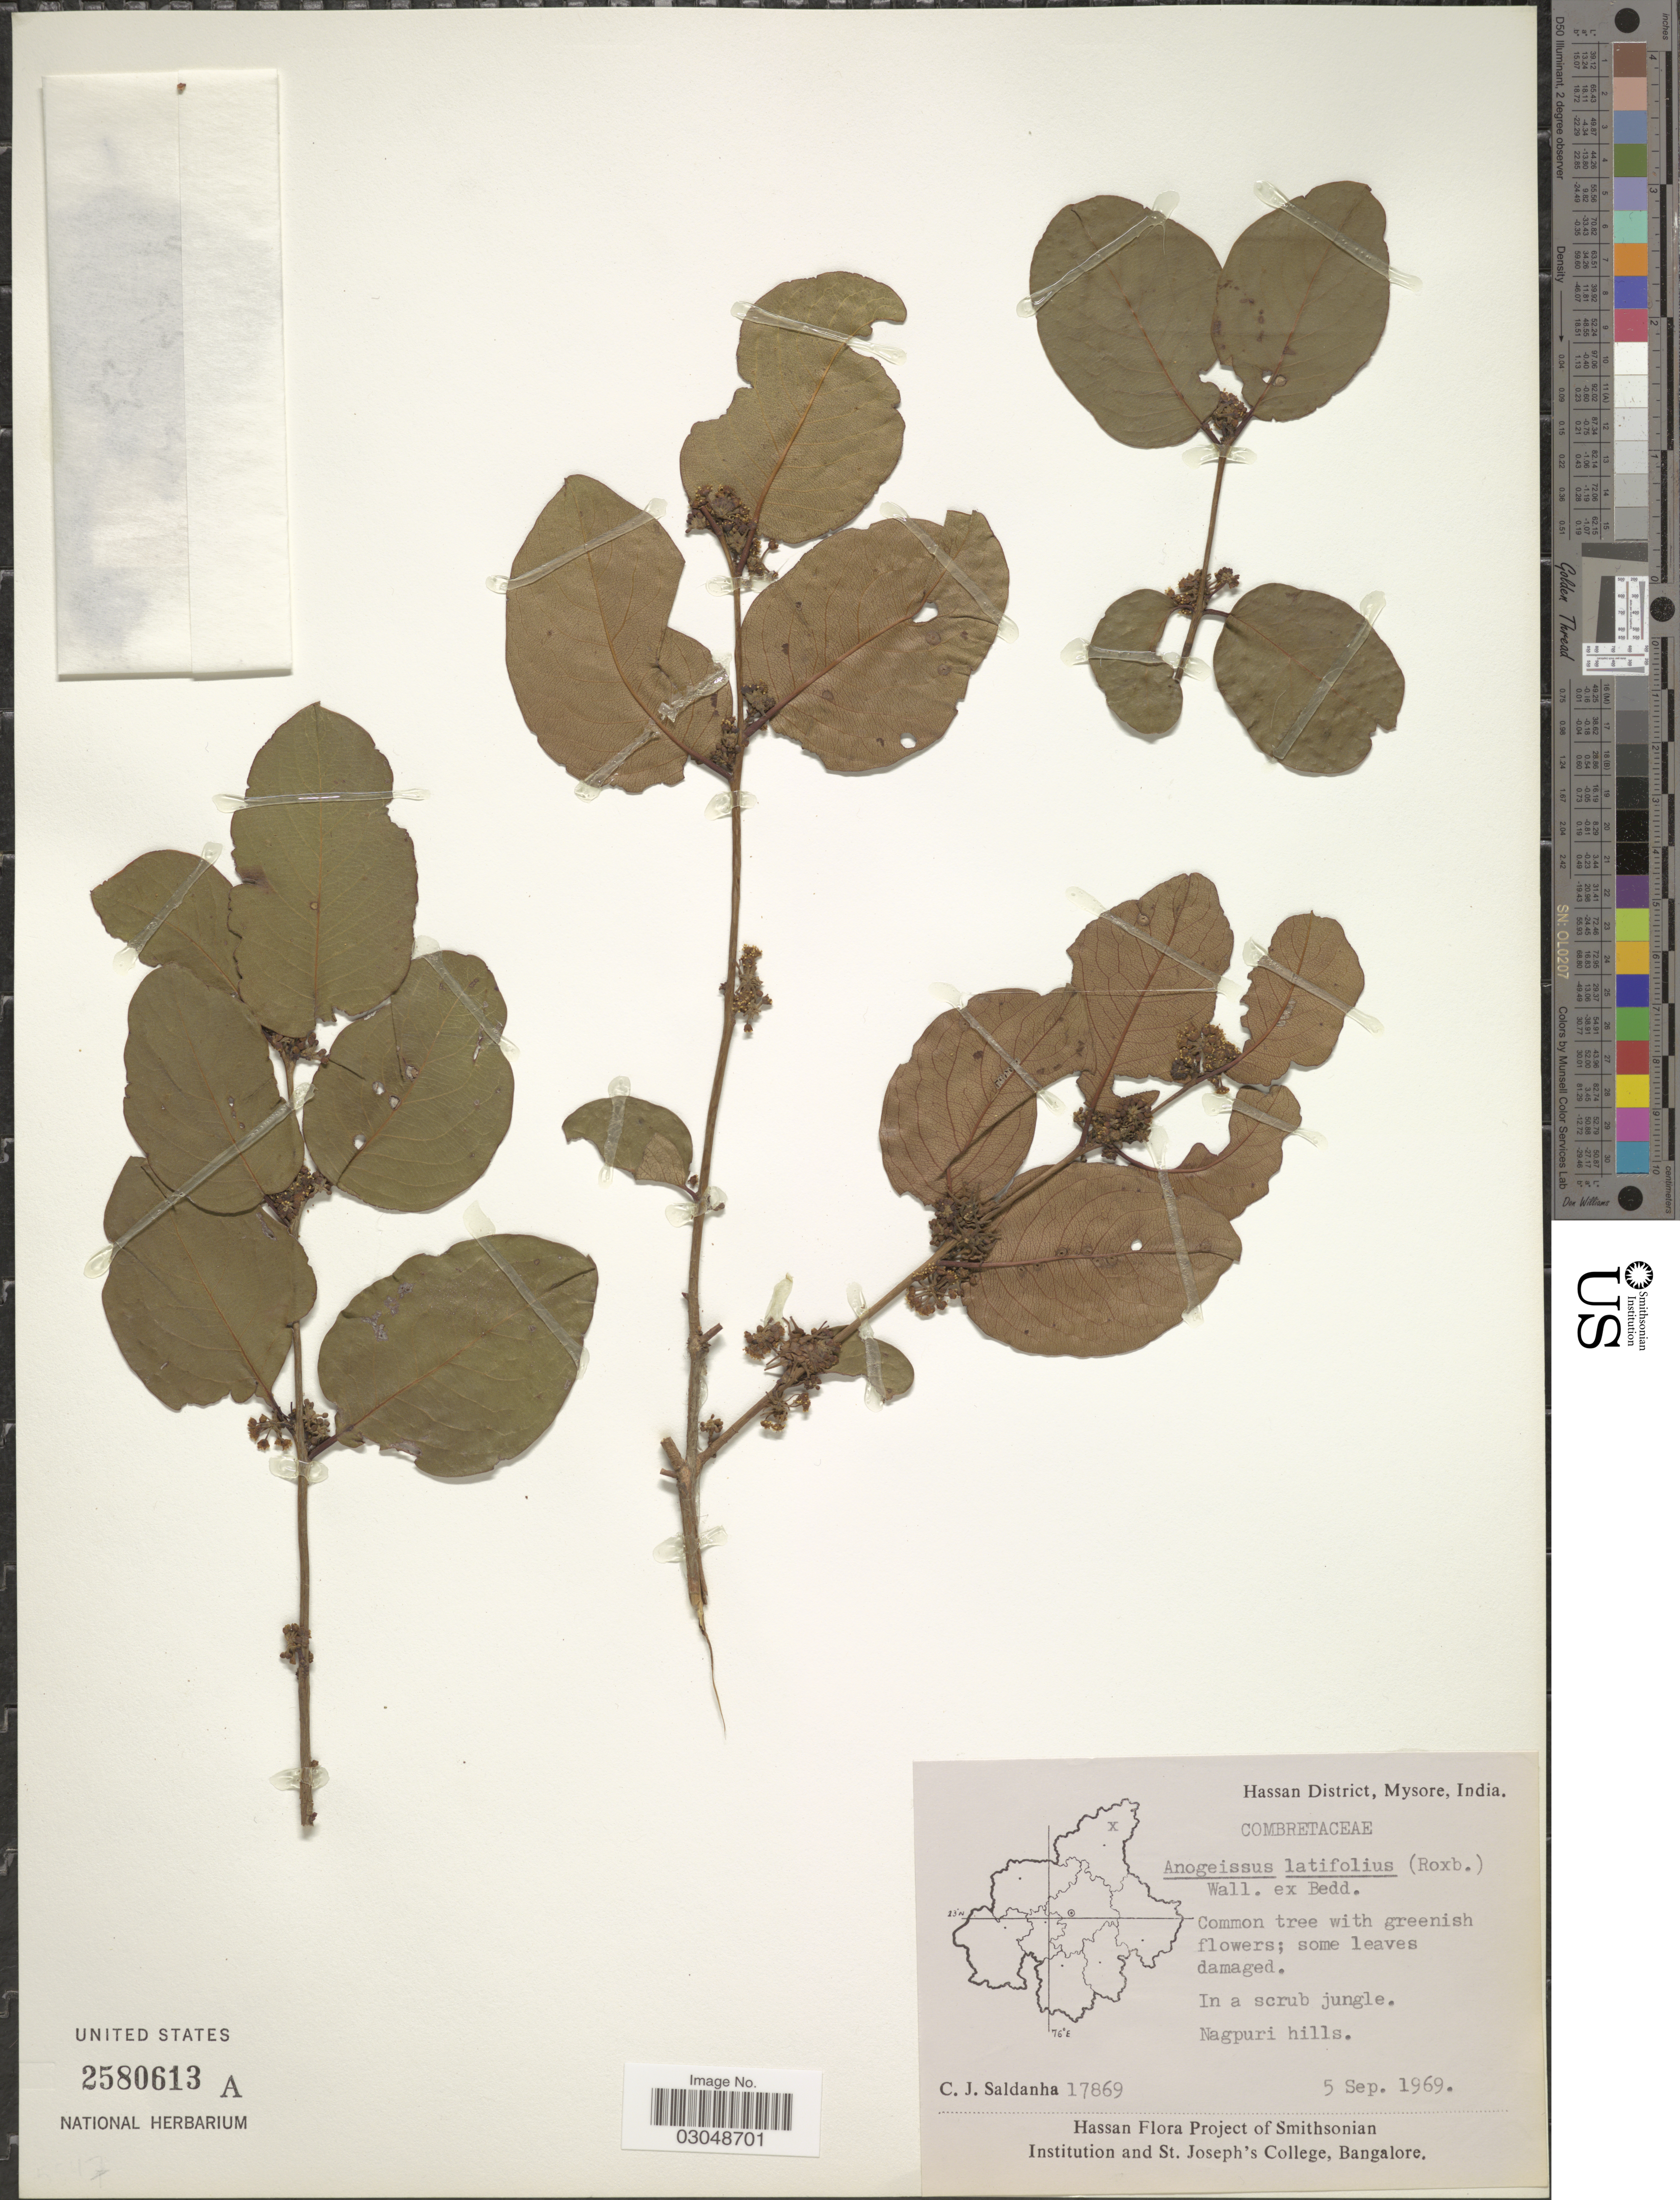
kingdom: Plantae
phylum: Tracheophyta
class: Magnoliopsida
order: Myrtales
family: Combretaceae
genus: Anogeissus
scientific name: Anogeissus latifolia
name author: (Roxb. ex DC.) Wall. ex Guill. & Perr.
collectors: C. J. Saldanha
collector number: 17869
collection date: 1969-09-05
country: India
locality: Hassan District, Mysore. Nagpuri hills.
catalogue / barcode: US 2580613A